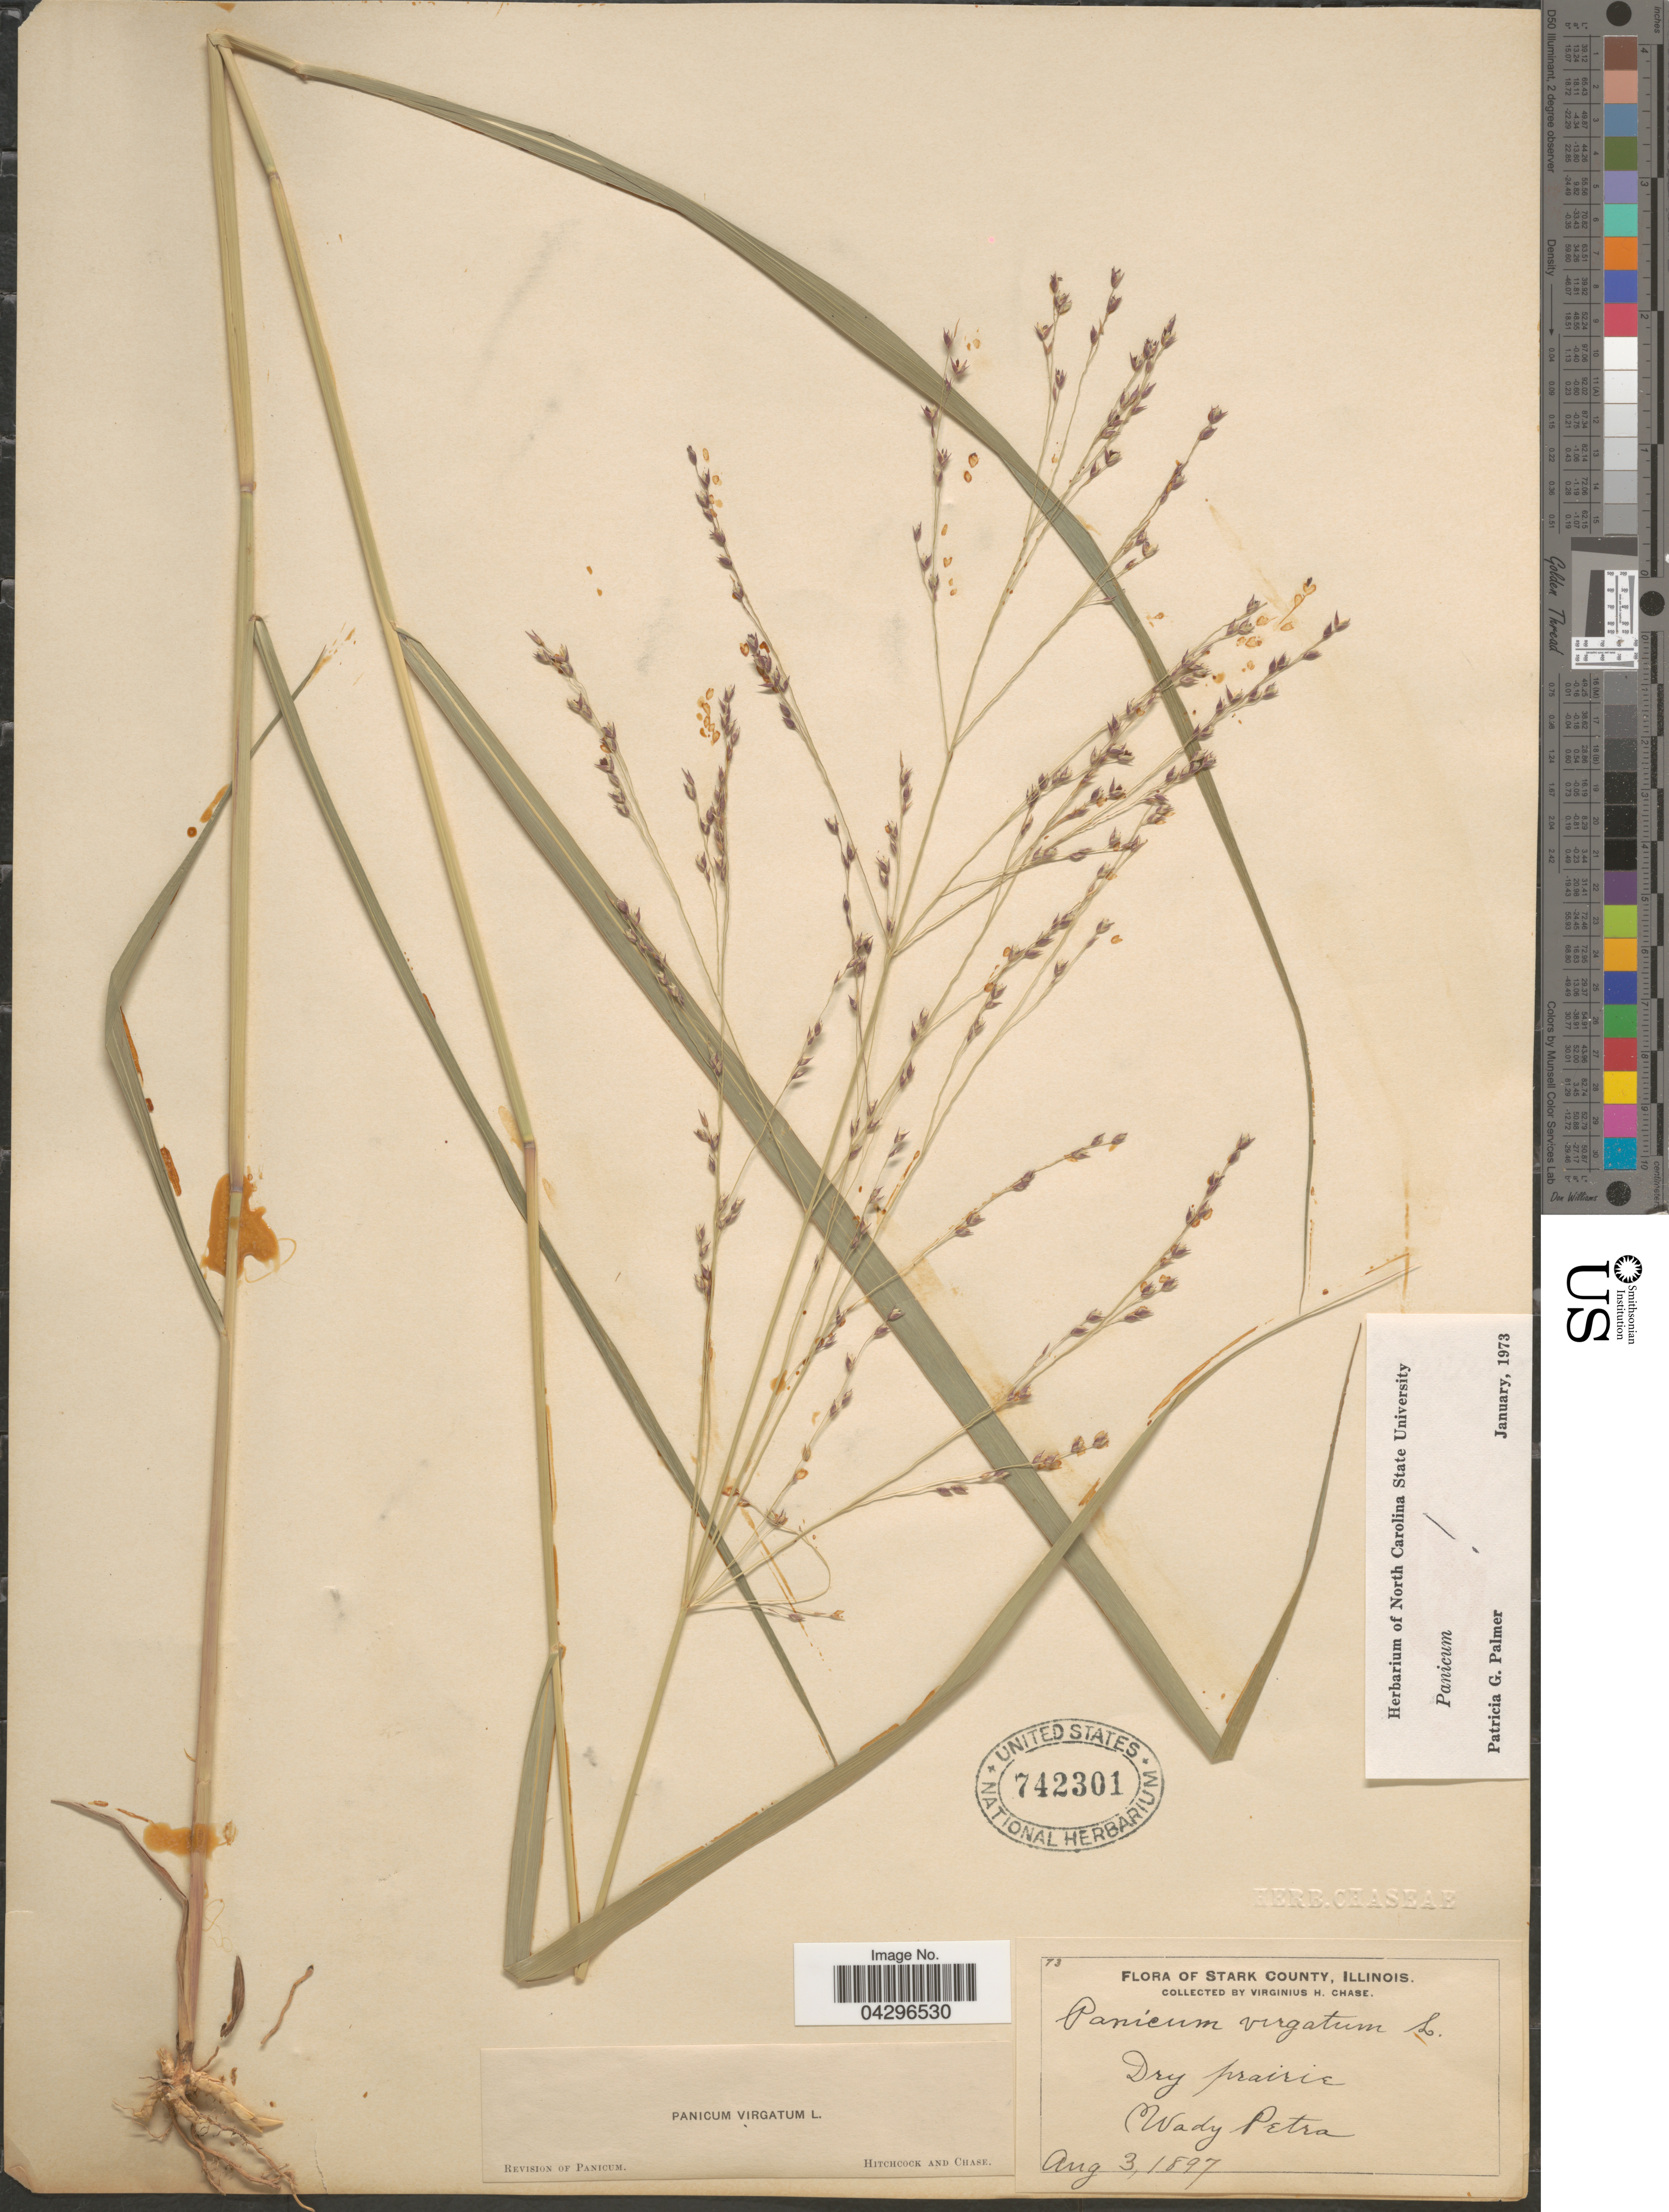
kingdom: Plantae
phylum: Tracheophyta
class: Liliopsida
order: Poales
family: Poaceae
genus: Panicum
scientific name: Panicum virgatum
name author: L.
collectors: V. H. Chase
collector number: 73?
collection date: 1897-08-03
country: United States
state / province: Illinois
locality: Stark County. Dry prairie. Wady Petra.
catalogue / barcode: US 742301